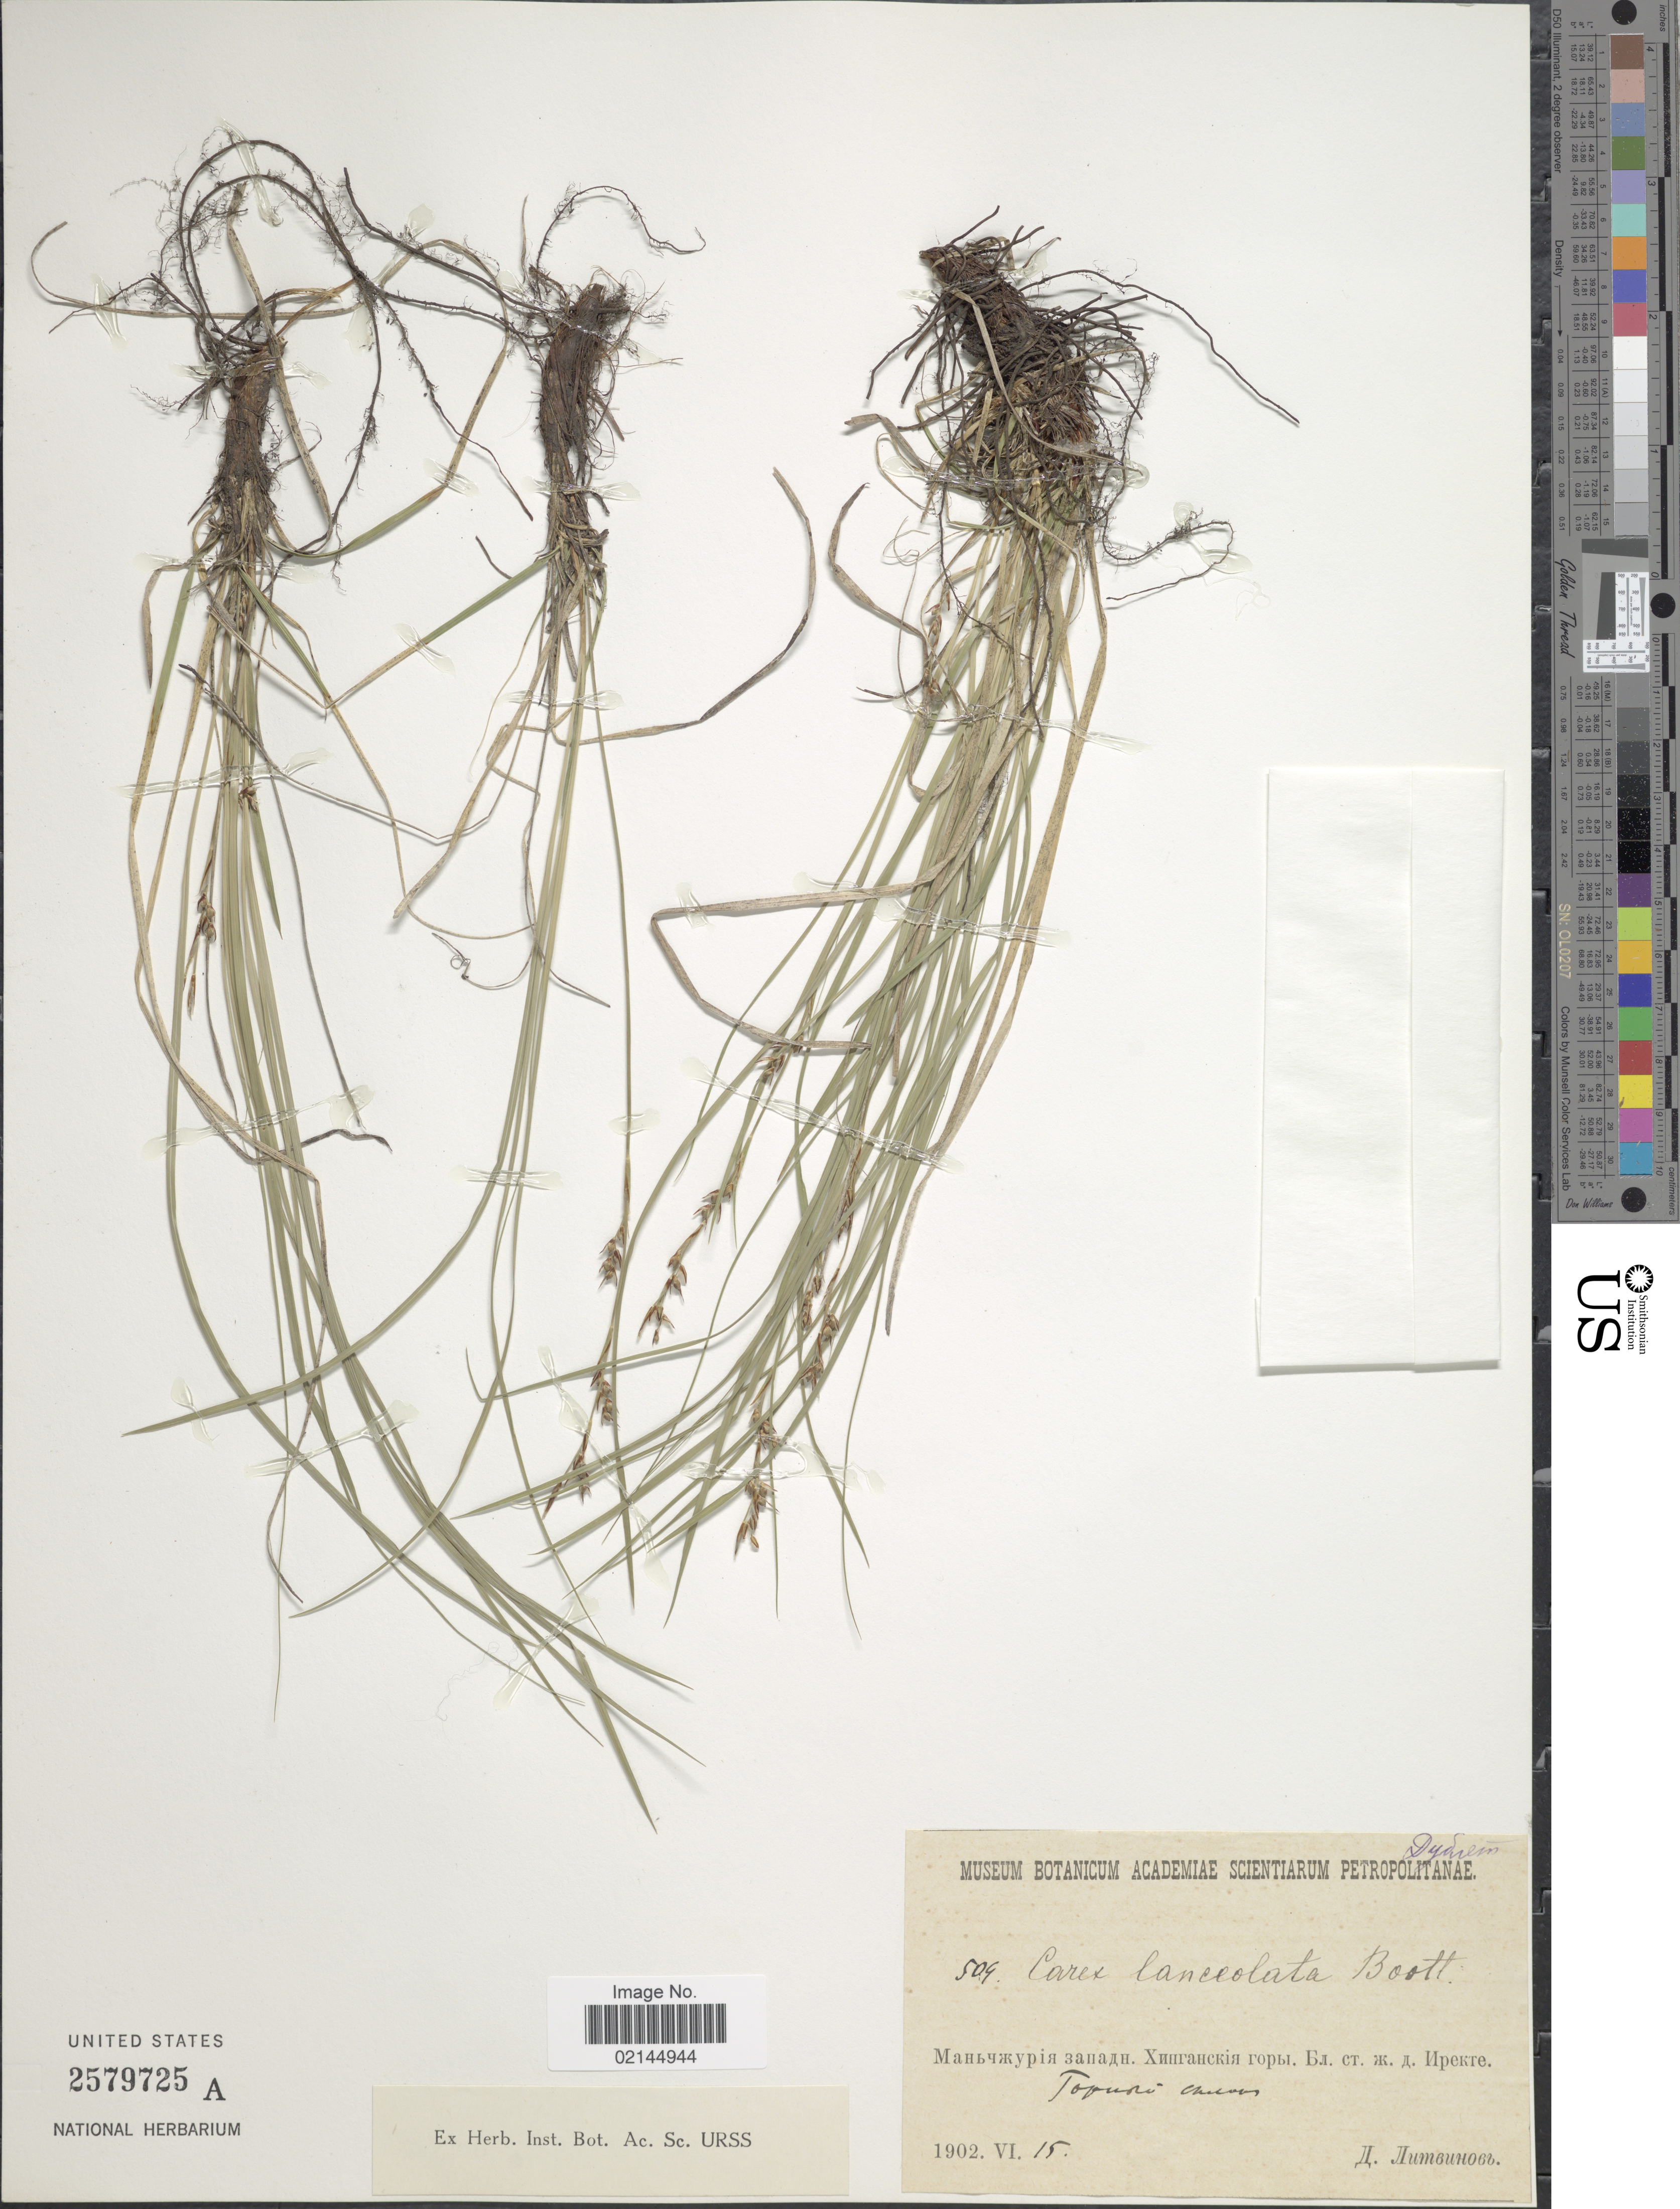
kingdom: Plantae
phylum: Tracheophyta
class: Liliopsida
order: Poales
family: Cyperaceae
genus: Carex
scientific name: Carex lanceolata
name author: Boott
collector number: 509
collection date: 1902-06-15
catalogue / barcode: US 2579725A